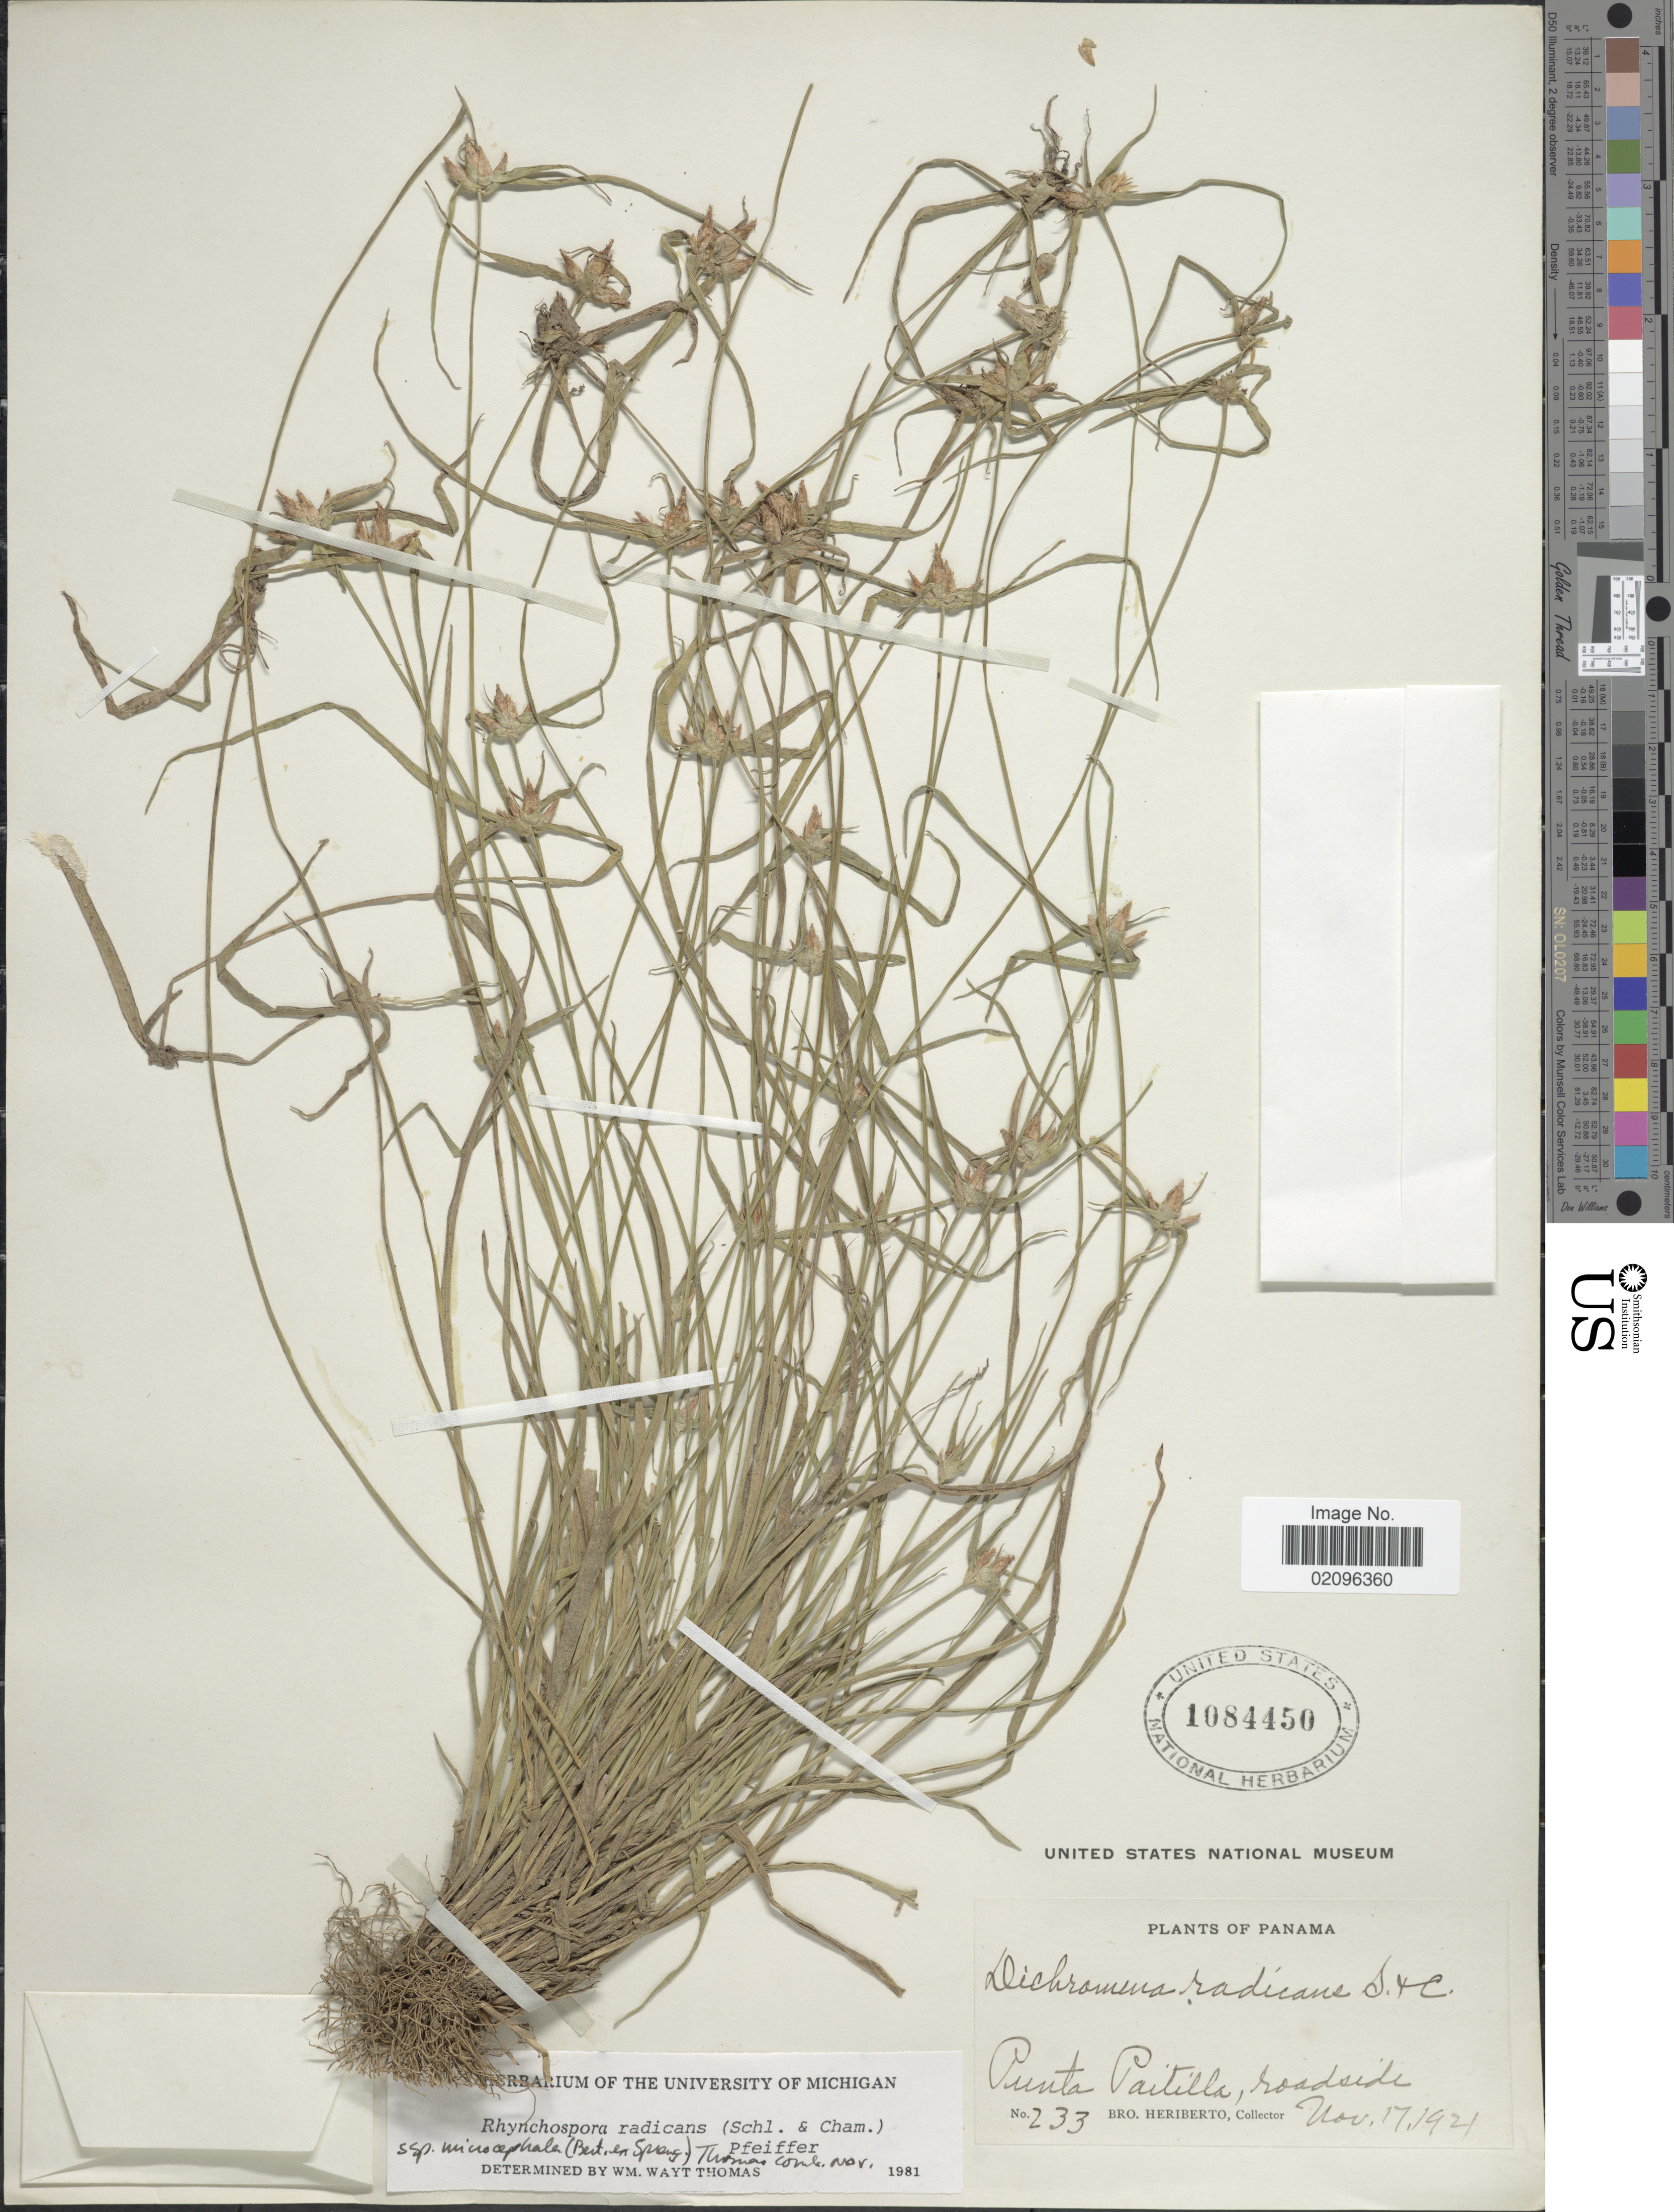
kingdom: Plantae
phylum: Tracheophyta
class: Liliopsida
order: Poales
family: Cyperaceae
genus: Rhynchospora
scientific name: Rhynchospora radicans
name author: (Schltdl. & Cham.) H. Pfeiff.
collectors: B. Heriberto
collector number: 233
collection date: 1921-11-17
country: Panama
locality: Punta Paitilka, roadside.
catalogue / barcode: US 1084450